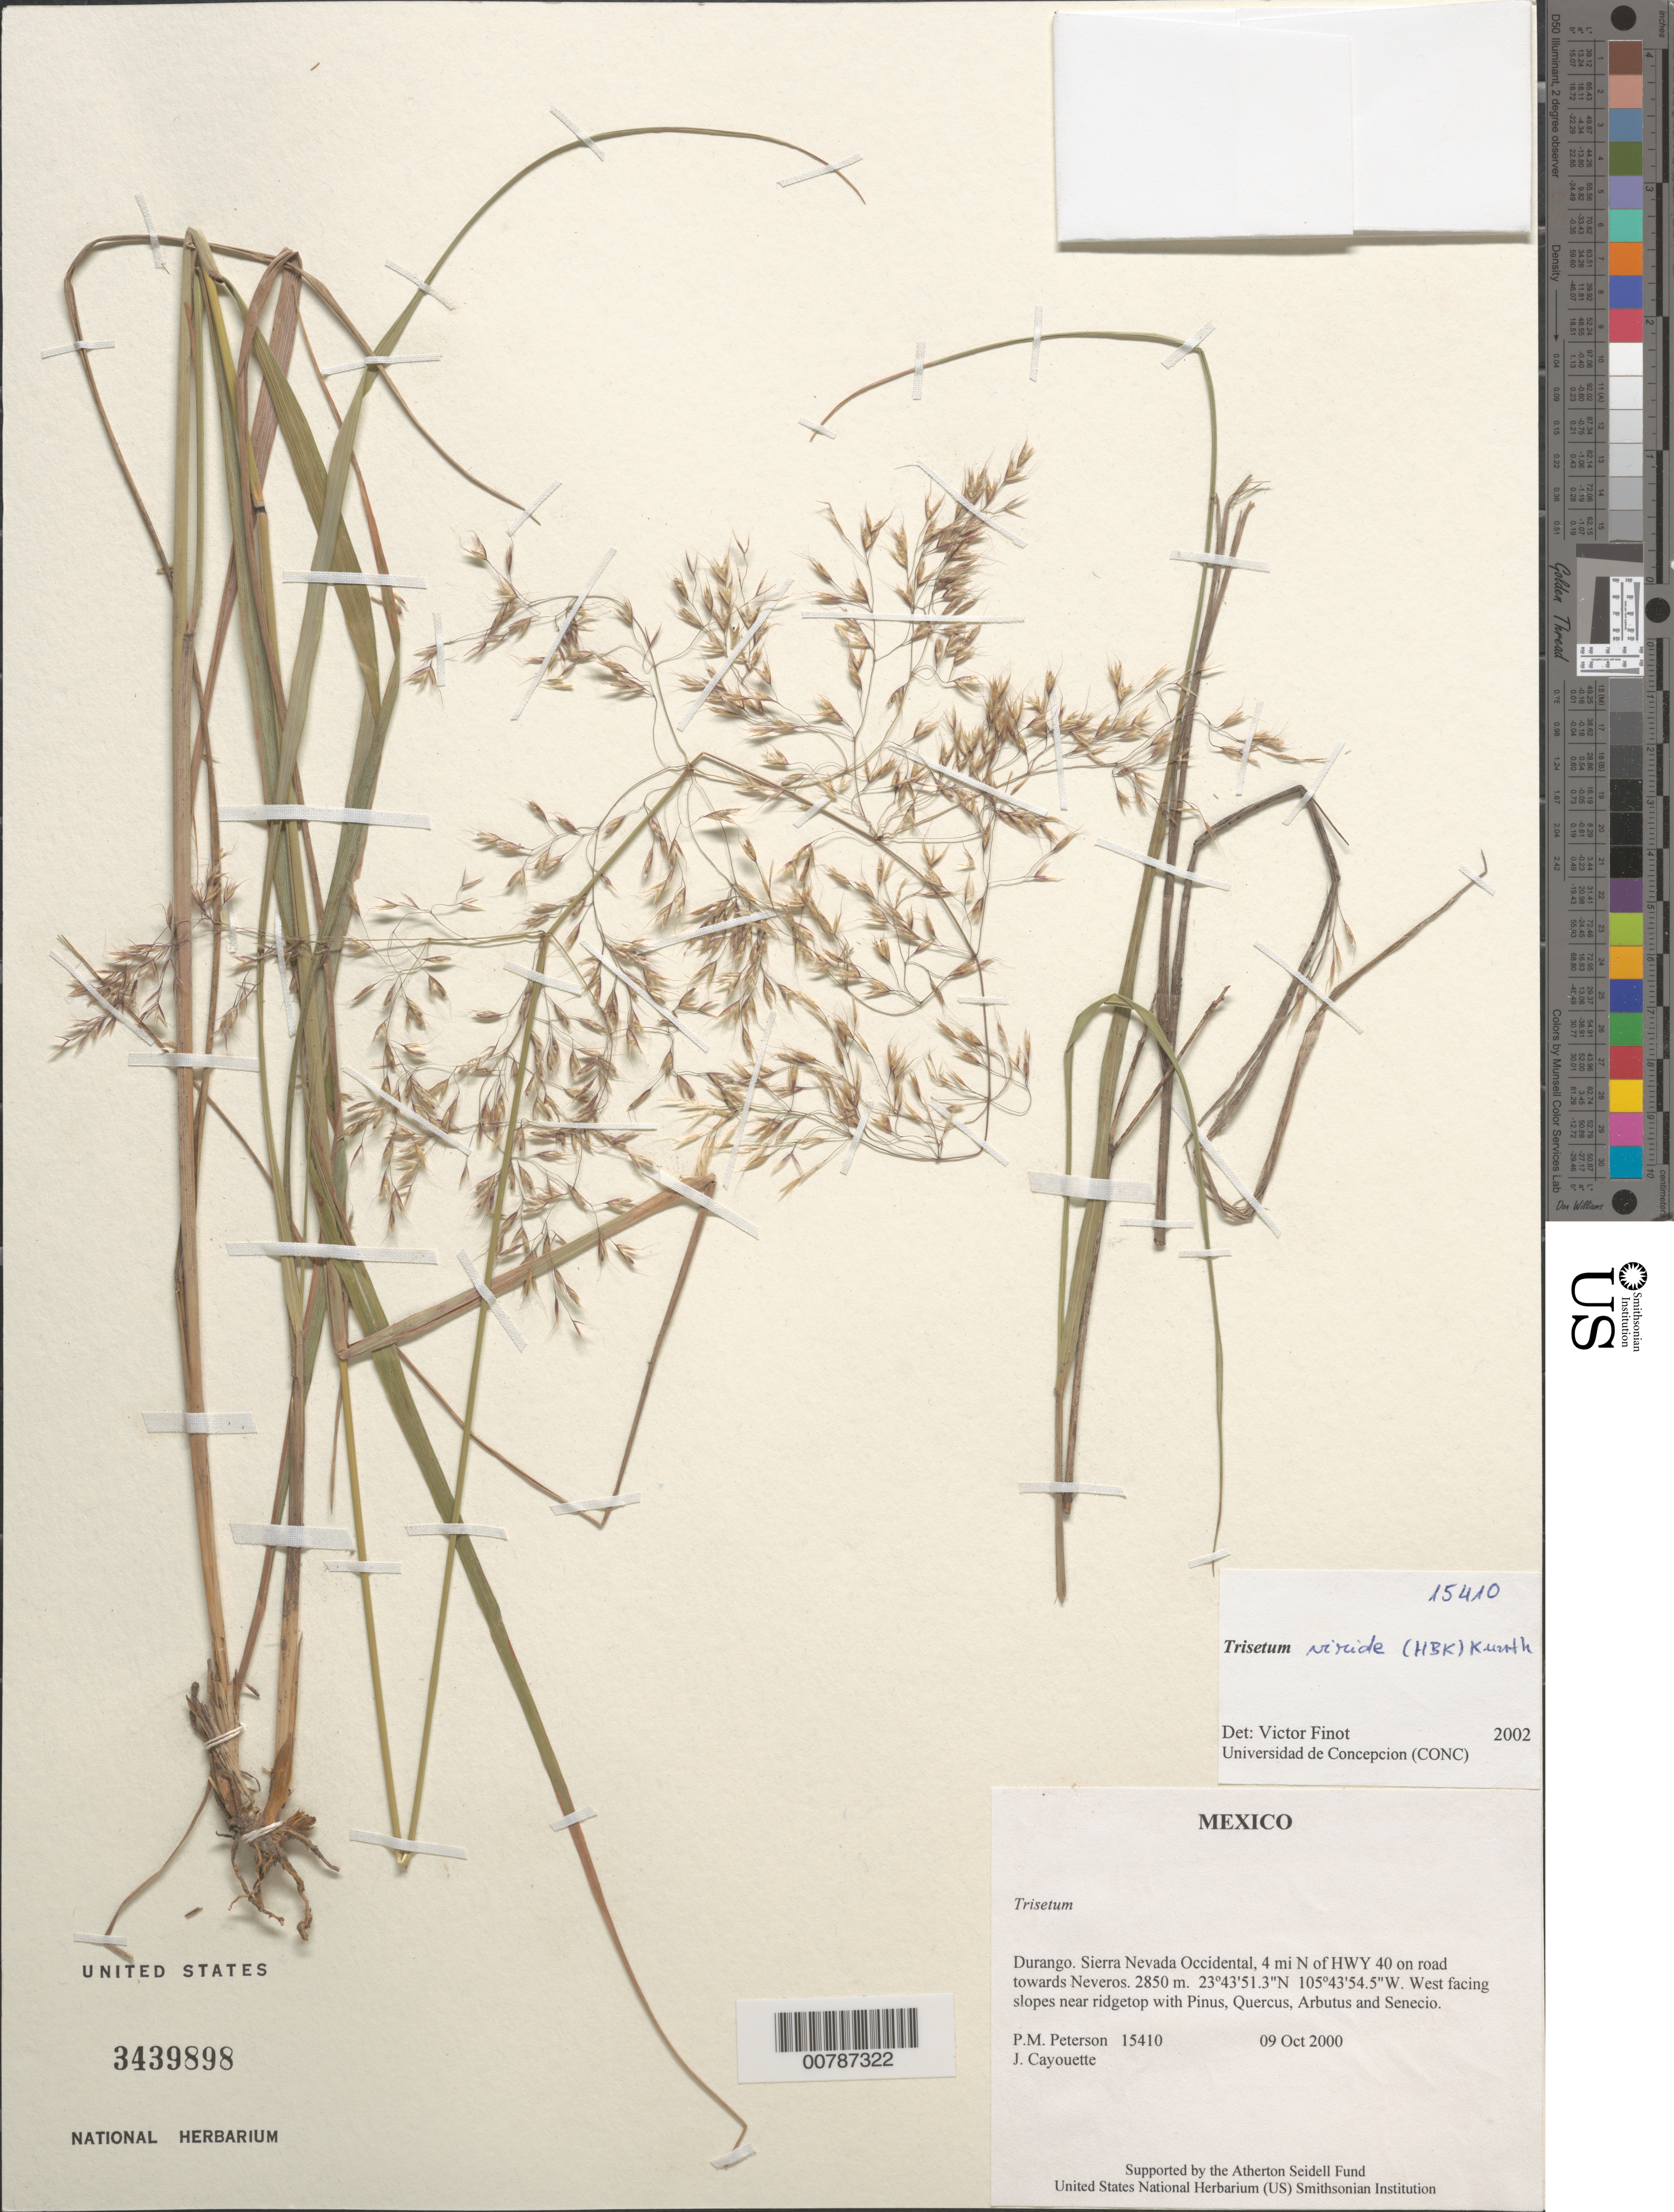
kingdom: Plantae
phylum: Tracheophyta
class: Liliopsida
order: Poales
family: Poaceae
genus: Trisetum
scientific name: Trisetum viride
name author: (Kunth) Kunth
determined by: Finot, V. L.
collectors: P. M. Peterson & J. Cayouette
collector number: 15410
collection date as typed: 09 Oct 2000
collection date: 2000-10-09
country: Mexico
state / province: Durango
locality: Sierra Nevada Occidental, 4 mi N of HWY 40 on road towards Neveros.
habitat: West facing slopes near ridgetop with Pinus, Quercus, Arbutus and Senecio.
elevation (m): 2850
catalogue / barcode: US 3439898